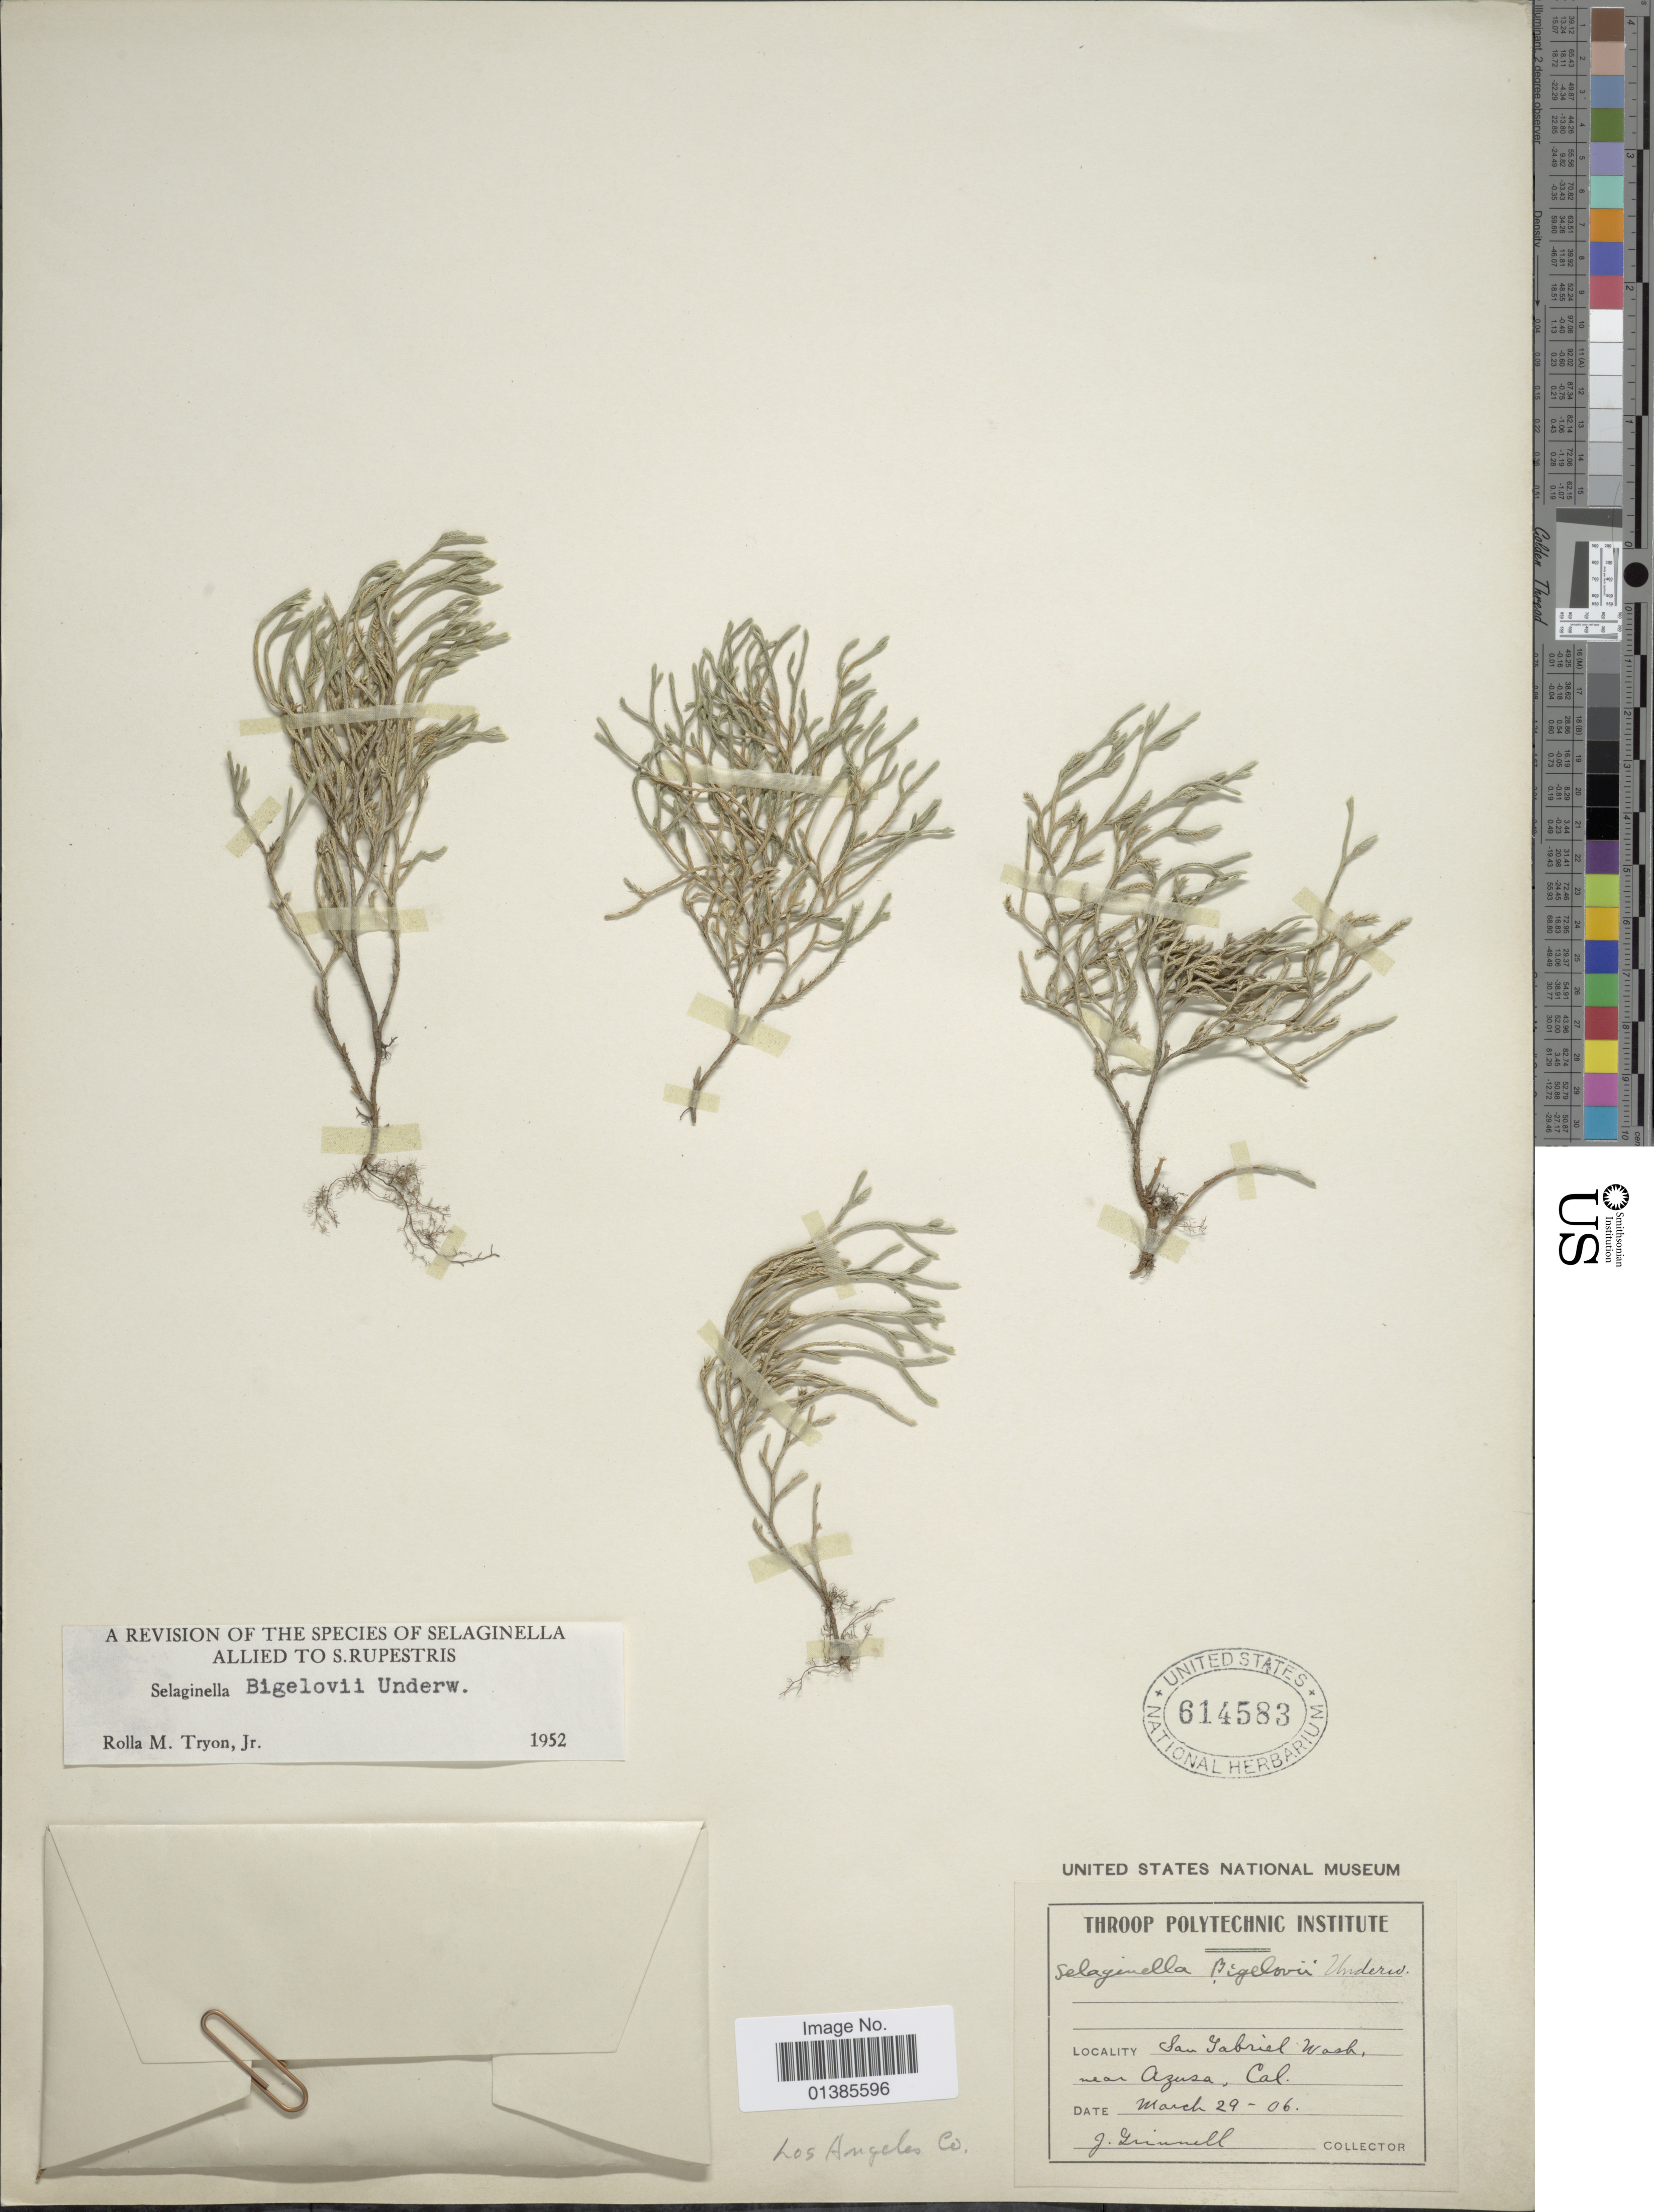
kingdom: Plantae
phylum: Tracheophyta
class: Lycopodiopsida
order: Selaginellales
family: Selaginellaceae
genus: Selaginella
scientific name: Selaginella bigelovii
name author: Underw.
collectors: J. Grinnell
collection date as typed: Transcribed d/m/y: 29/3/6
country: United States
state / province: California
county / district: Los Angeles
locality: San Gabriel Wash, near Azusa.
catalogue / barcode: US 614583